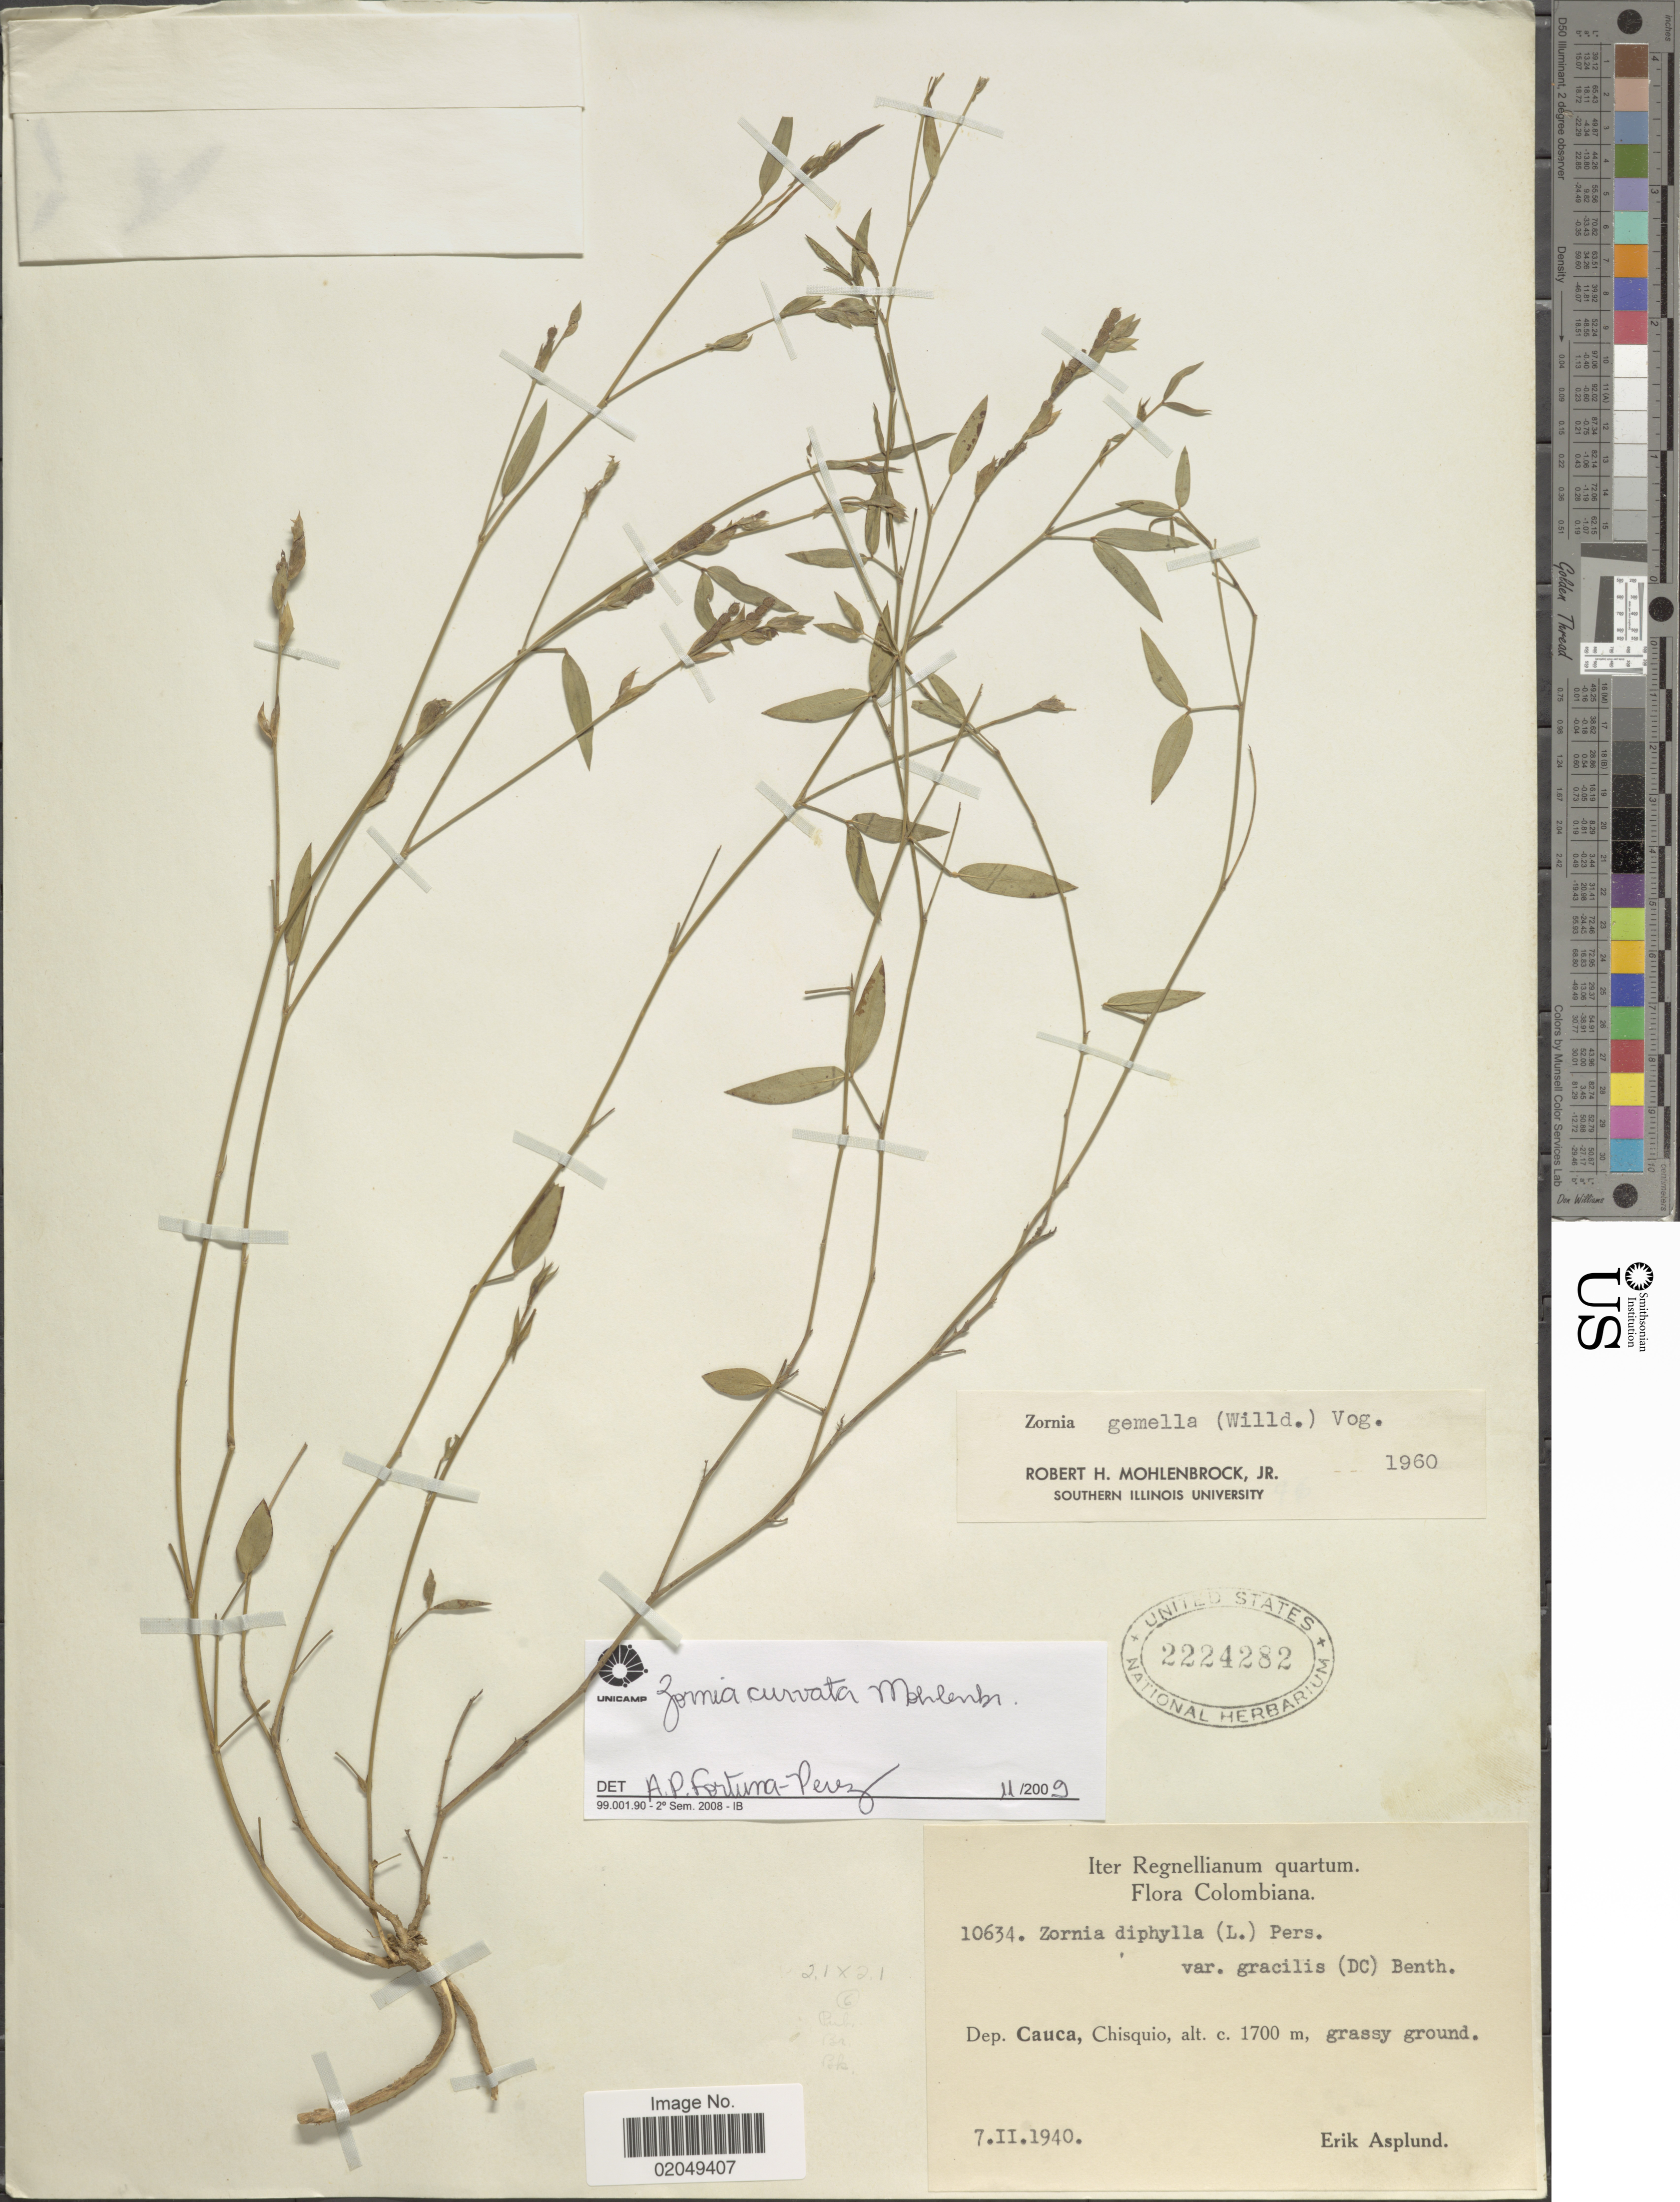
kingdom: Plantae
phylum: Tracheophyta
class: Magnoliopsida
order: Fabales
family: Fabaceae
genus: Zornia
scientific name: Zornia curvata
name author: Mohlenbr.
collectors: E. Asplund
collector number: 10634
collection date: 1940-02-07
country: Colombia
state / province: Cauca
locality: Chisiquio, grassy ground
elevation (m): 1700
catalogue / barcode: US 2224282